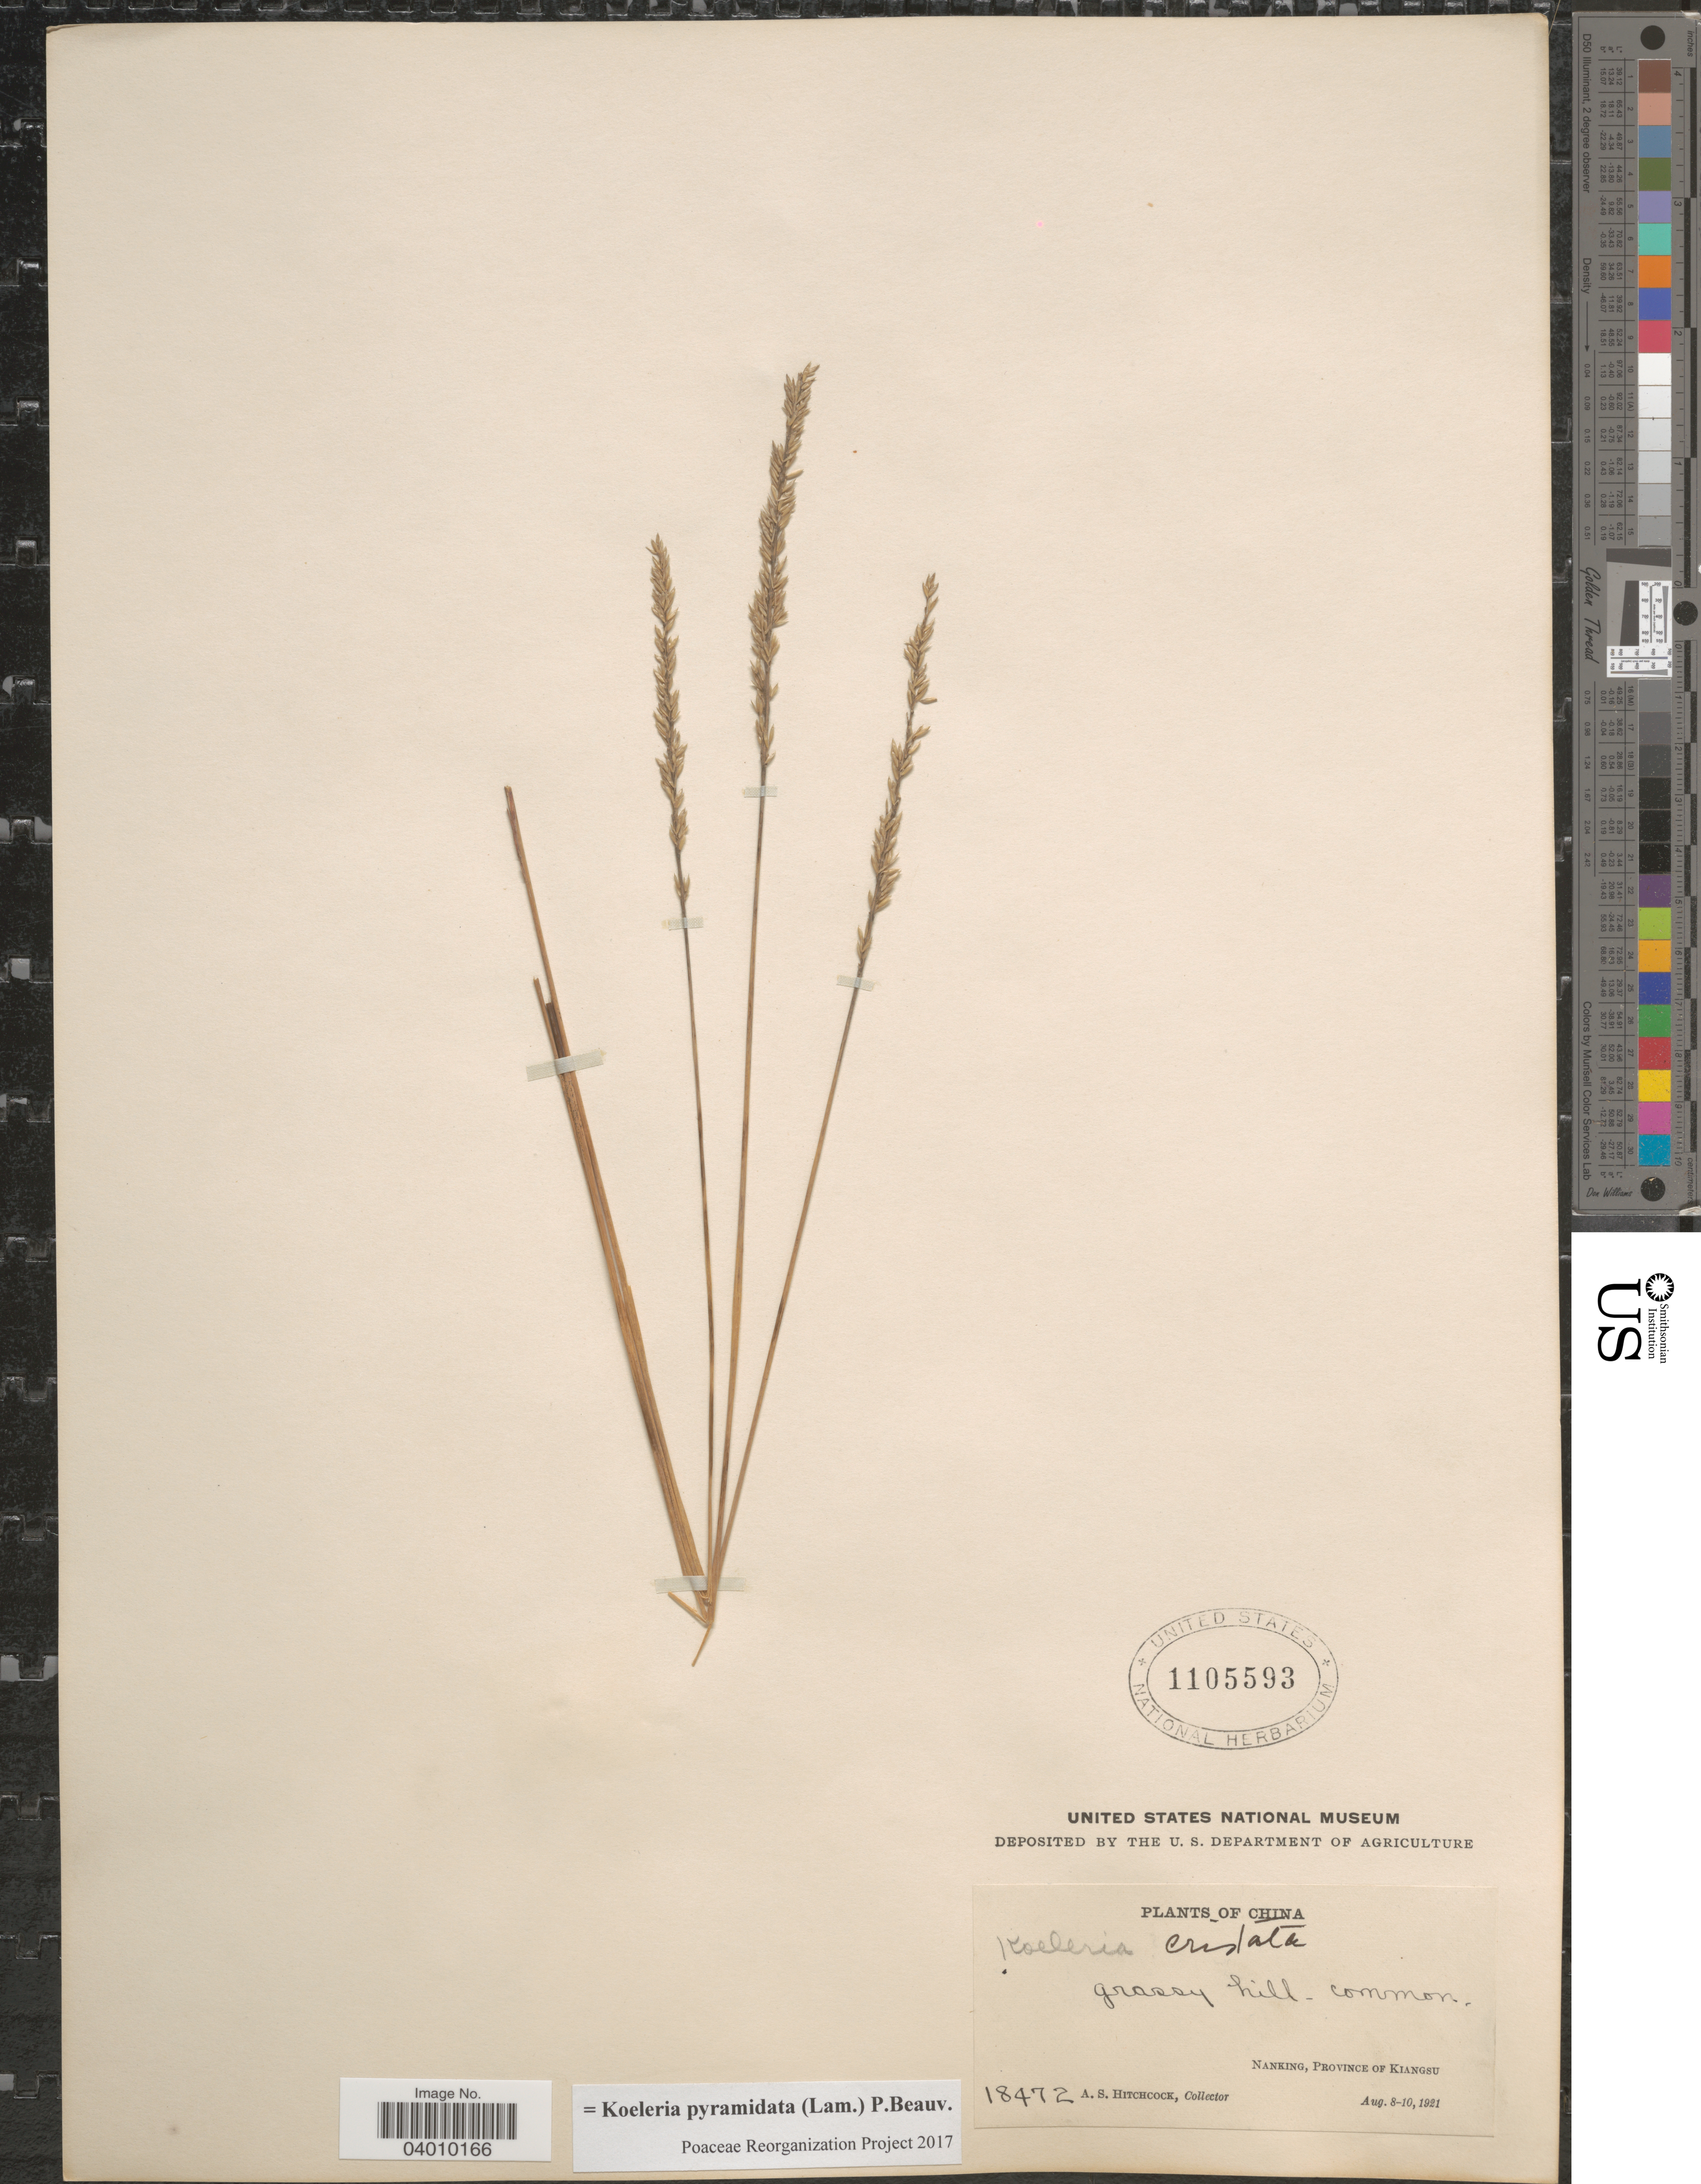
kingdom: Plantae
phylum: Tracheophyta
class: Liliopsida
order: Poales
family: Poaceae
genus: Koeleria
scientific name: Koeleria pyramidata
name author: (Lam.) P. Beauv.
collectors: A. S. Hitchcock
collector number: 18472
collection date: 1921-08-08/1921-08-10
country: China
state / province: Jiangsu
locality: Nanking, Province of Kiangsu.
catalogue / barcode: US 1105593